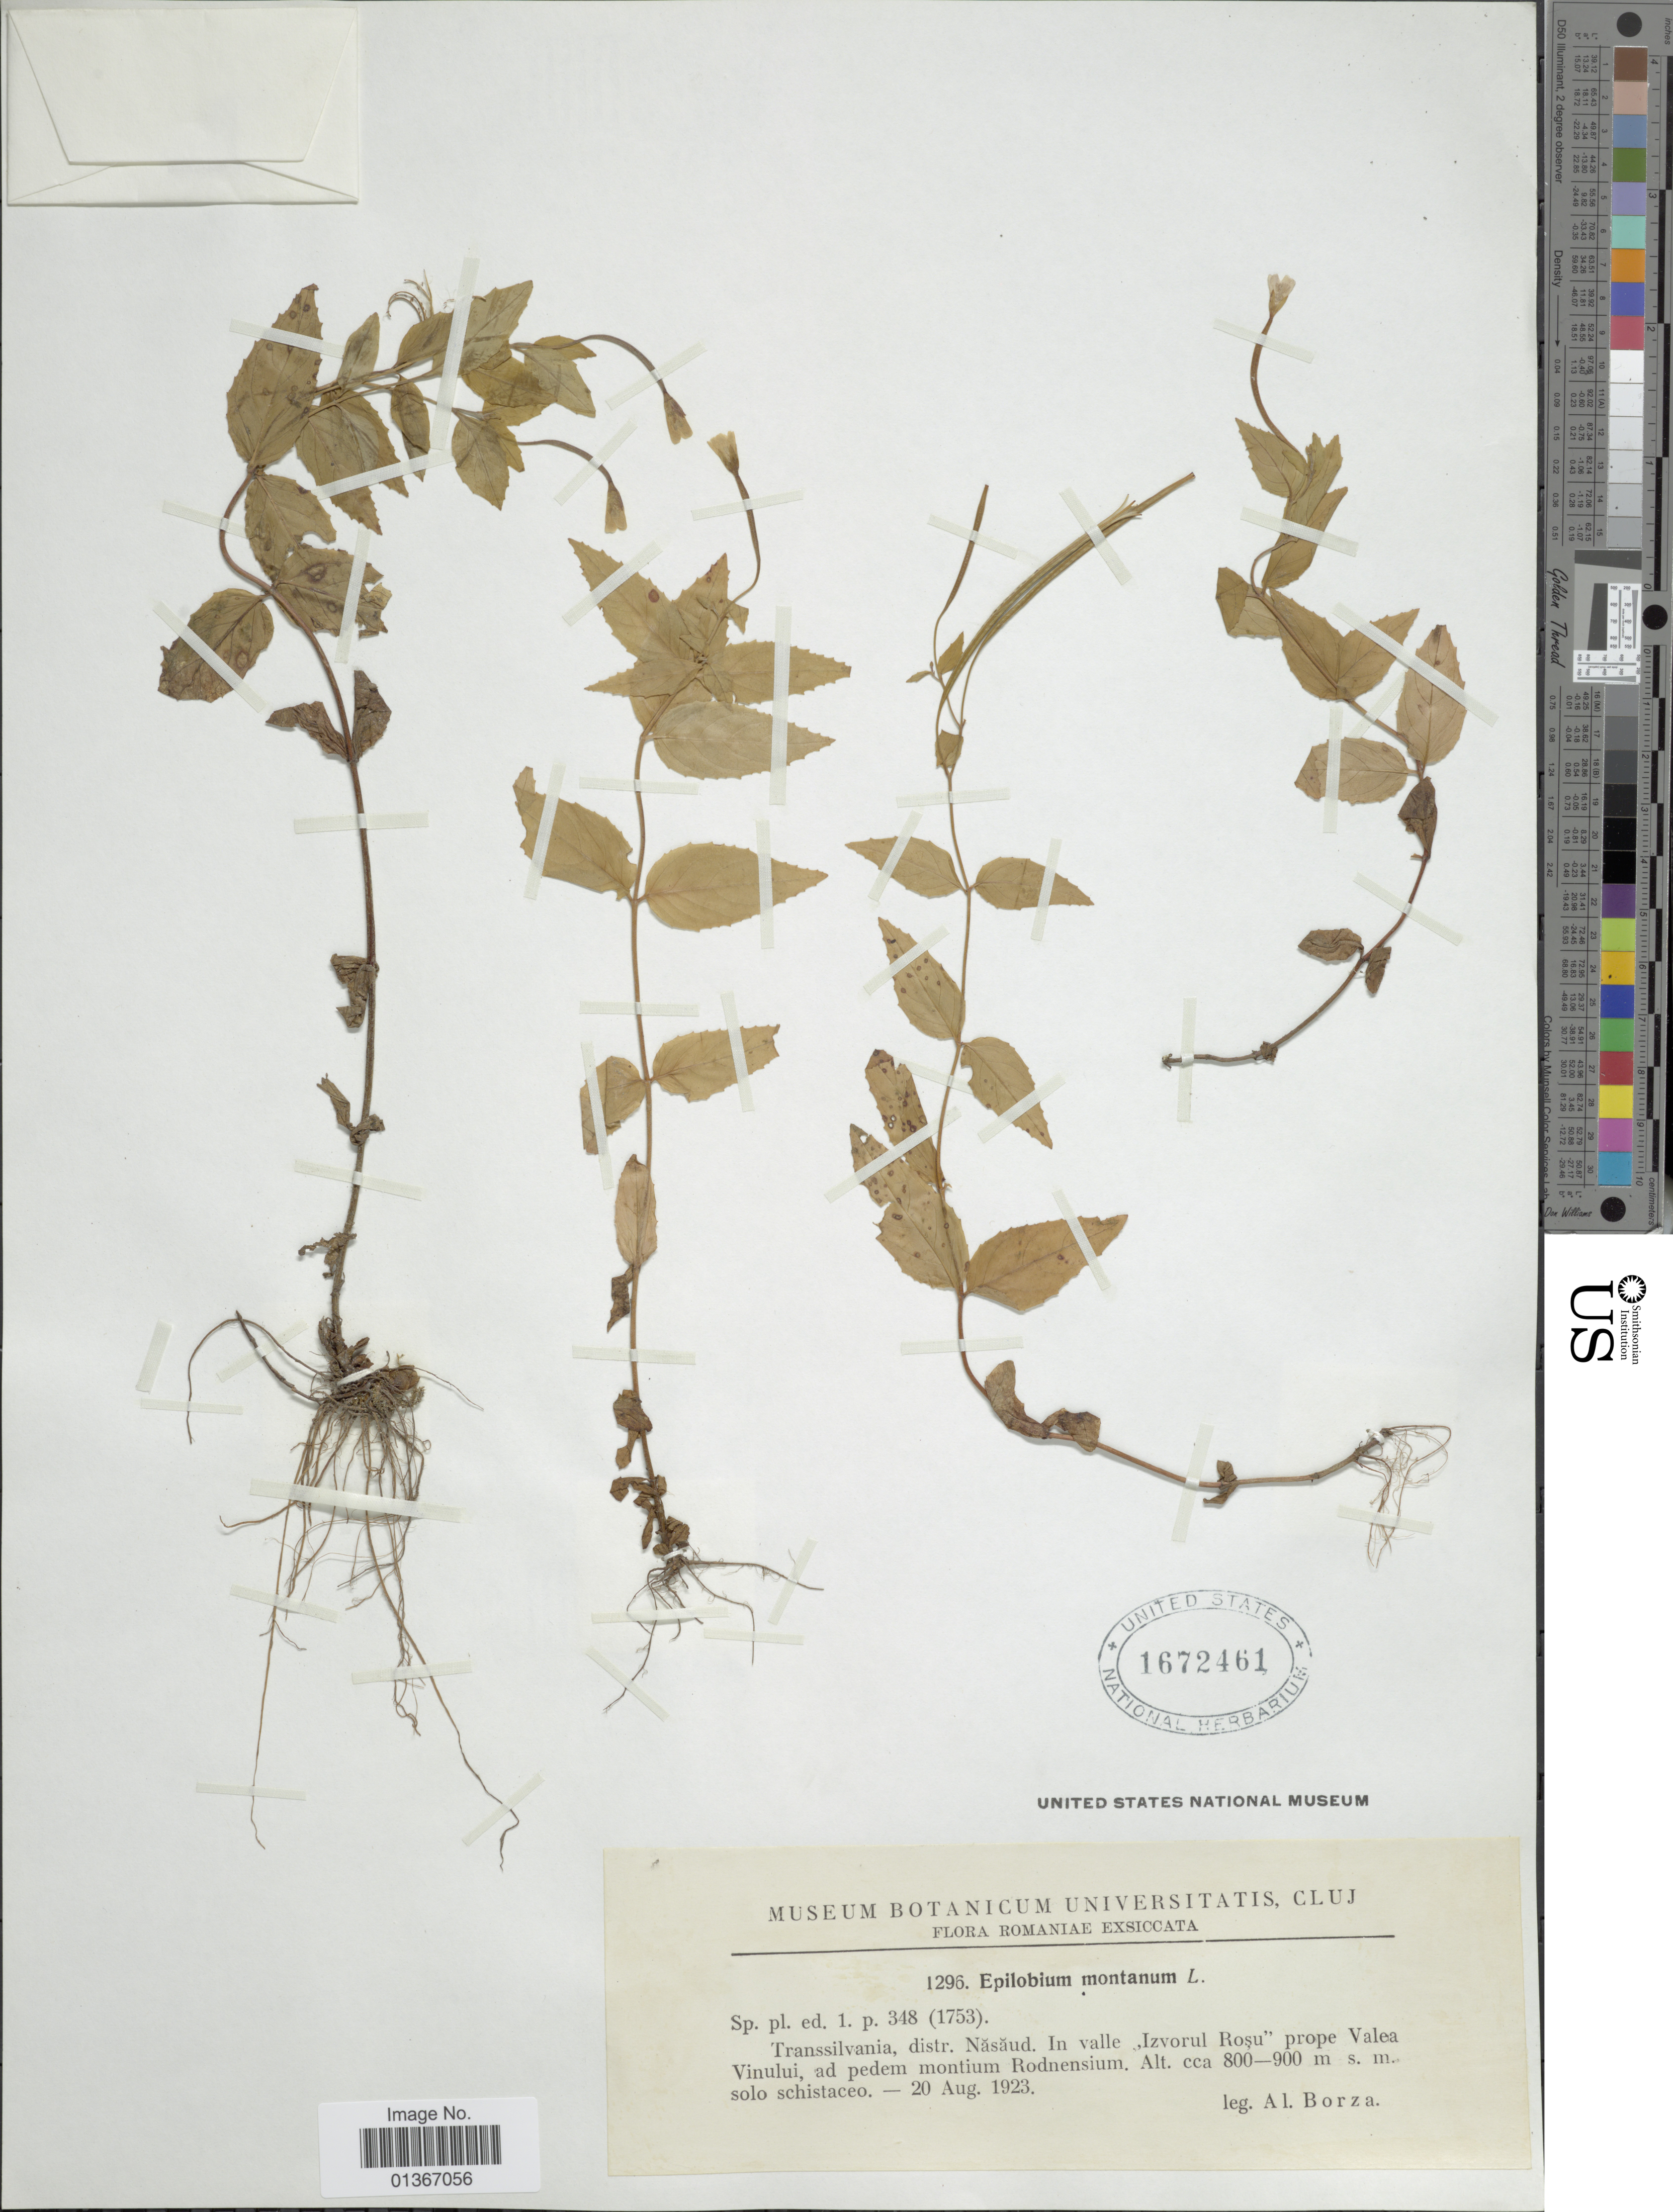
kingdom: Plantae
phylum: Tracheophyta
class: Magnoliopsida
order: Myrtales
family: Onagraceae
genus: Epilobium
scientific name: Epilobium montanum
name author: L.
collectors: A. Borza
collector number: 1296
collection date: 1923-08-20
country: Romania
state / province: Bistrita-Nasaud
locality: Transsilvania. In valle "Izvorul Rosu" prope Valea Vinului, ad pedem montium Rodnensium.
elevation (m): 800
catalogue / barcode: US 1672461